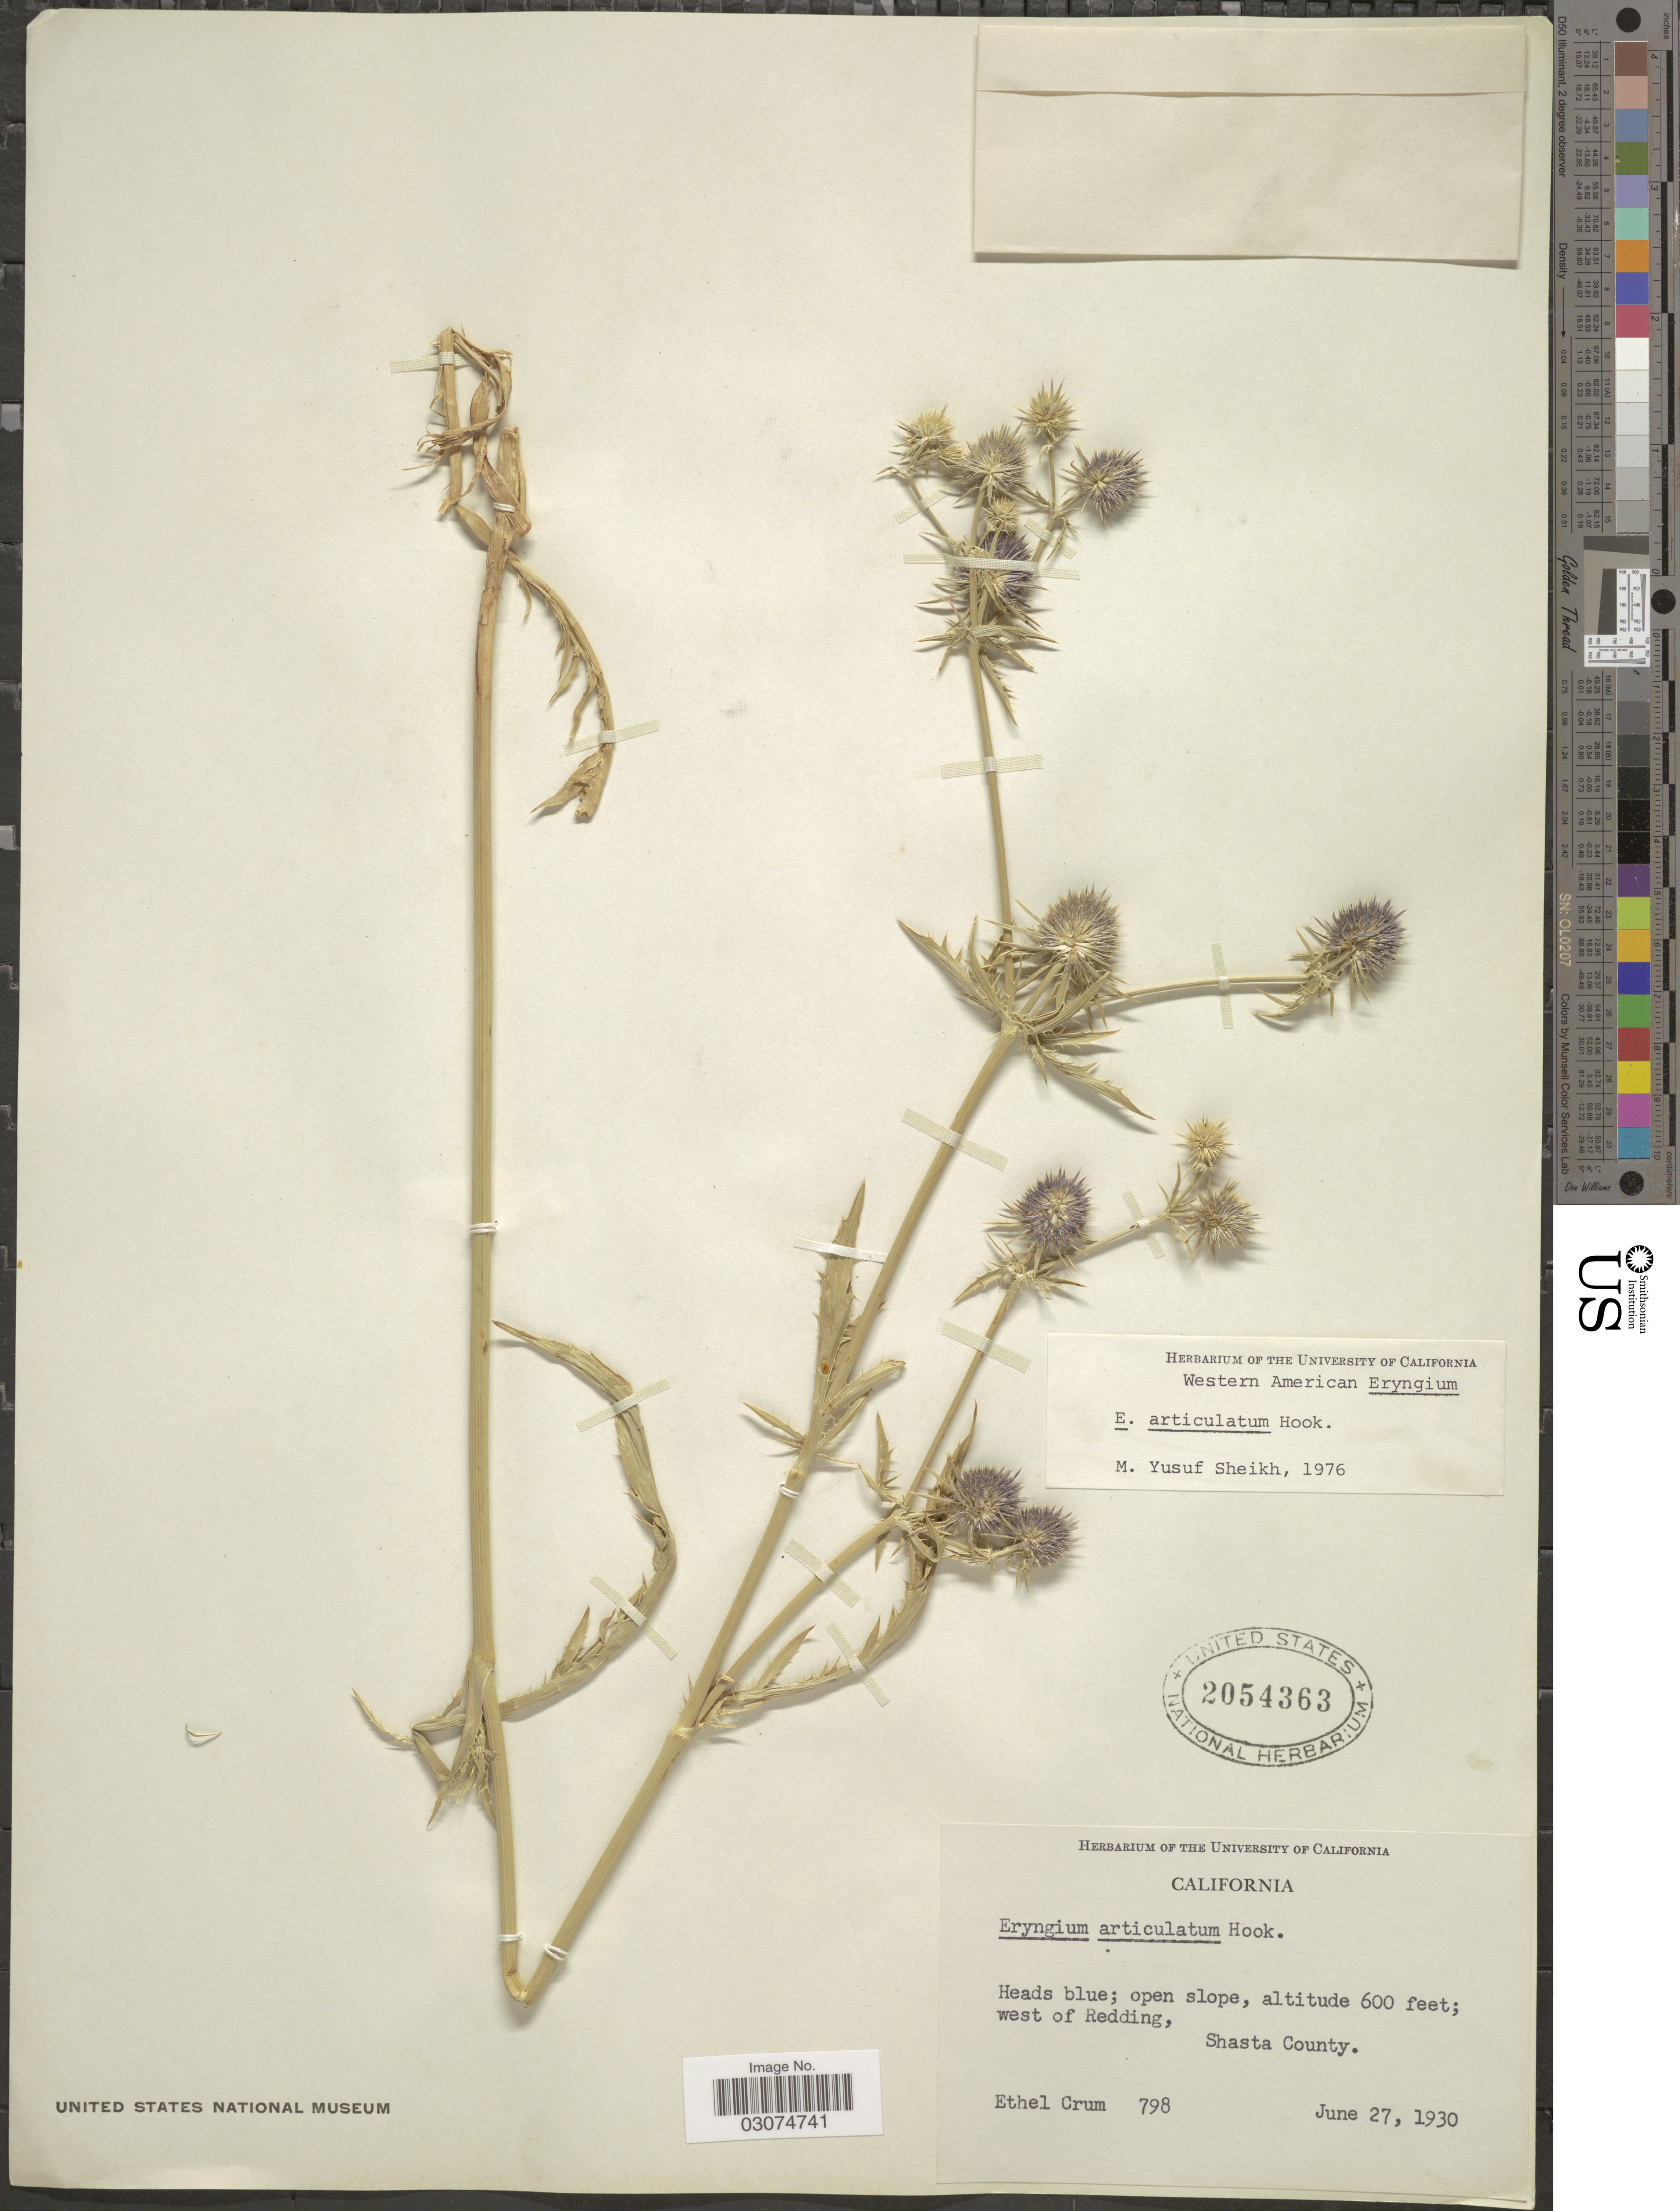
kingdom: Plantae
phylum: Tracheophyta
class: Magnoliopsida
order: Apiales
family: Apiaceae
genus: Eryngium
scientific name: Eryngium articulatum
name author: Hook.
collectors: E. K. Crum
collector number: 798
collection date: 1930-06-27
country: United States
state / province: California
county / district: Shasta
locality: Heads blue; west of Redding, Shasta County.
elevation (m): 183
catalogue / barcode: US 2054363